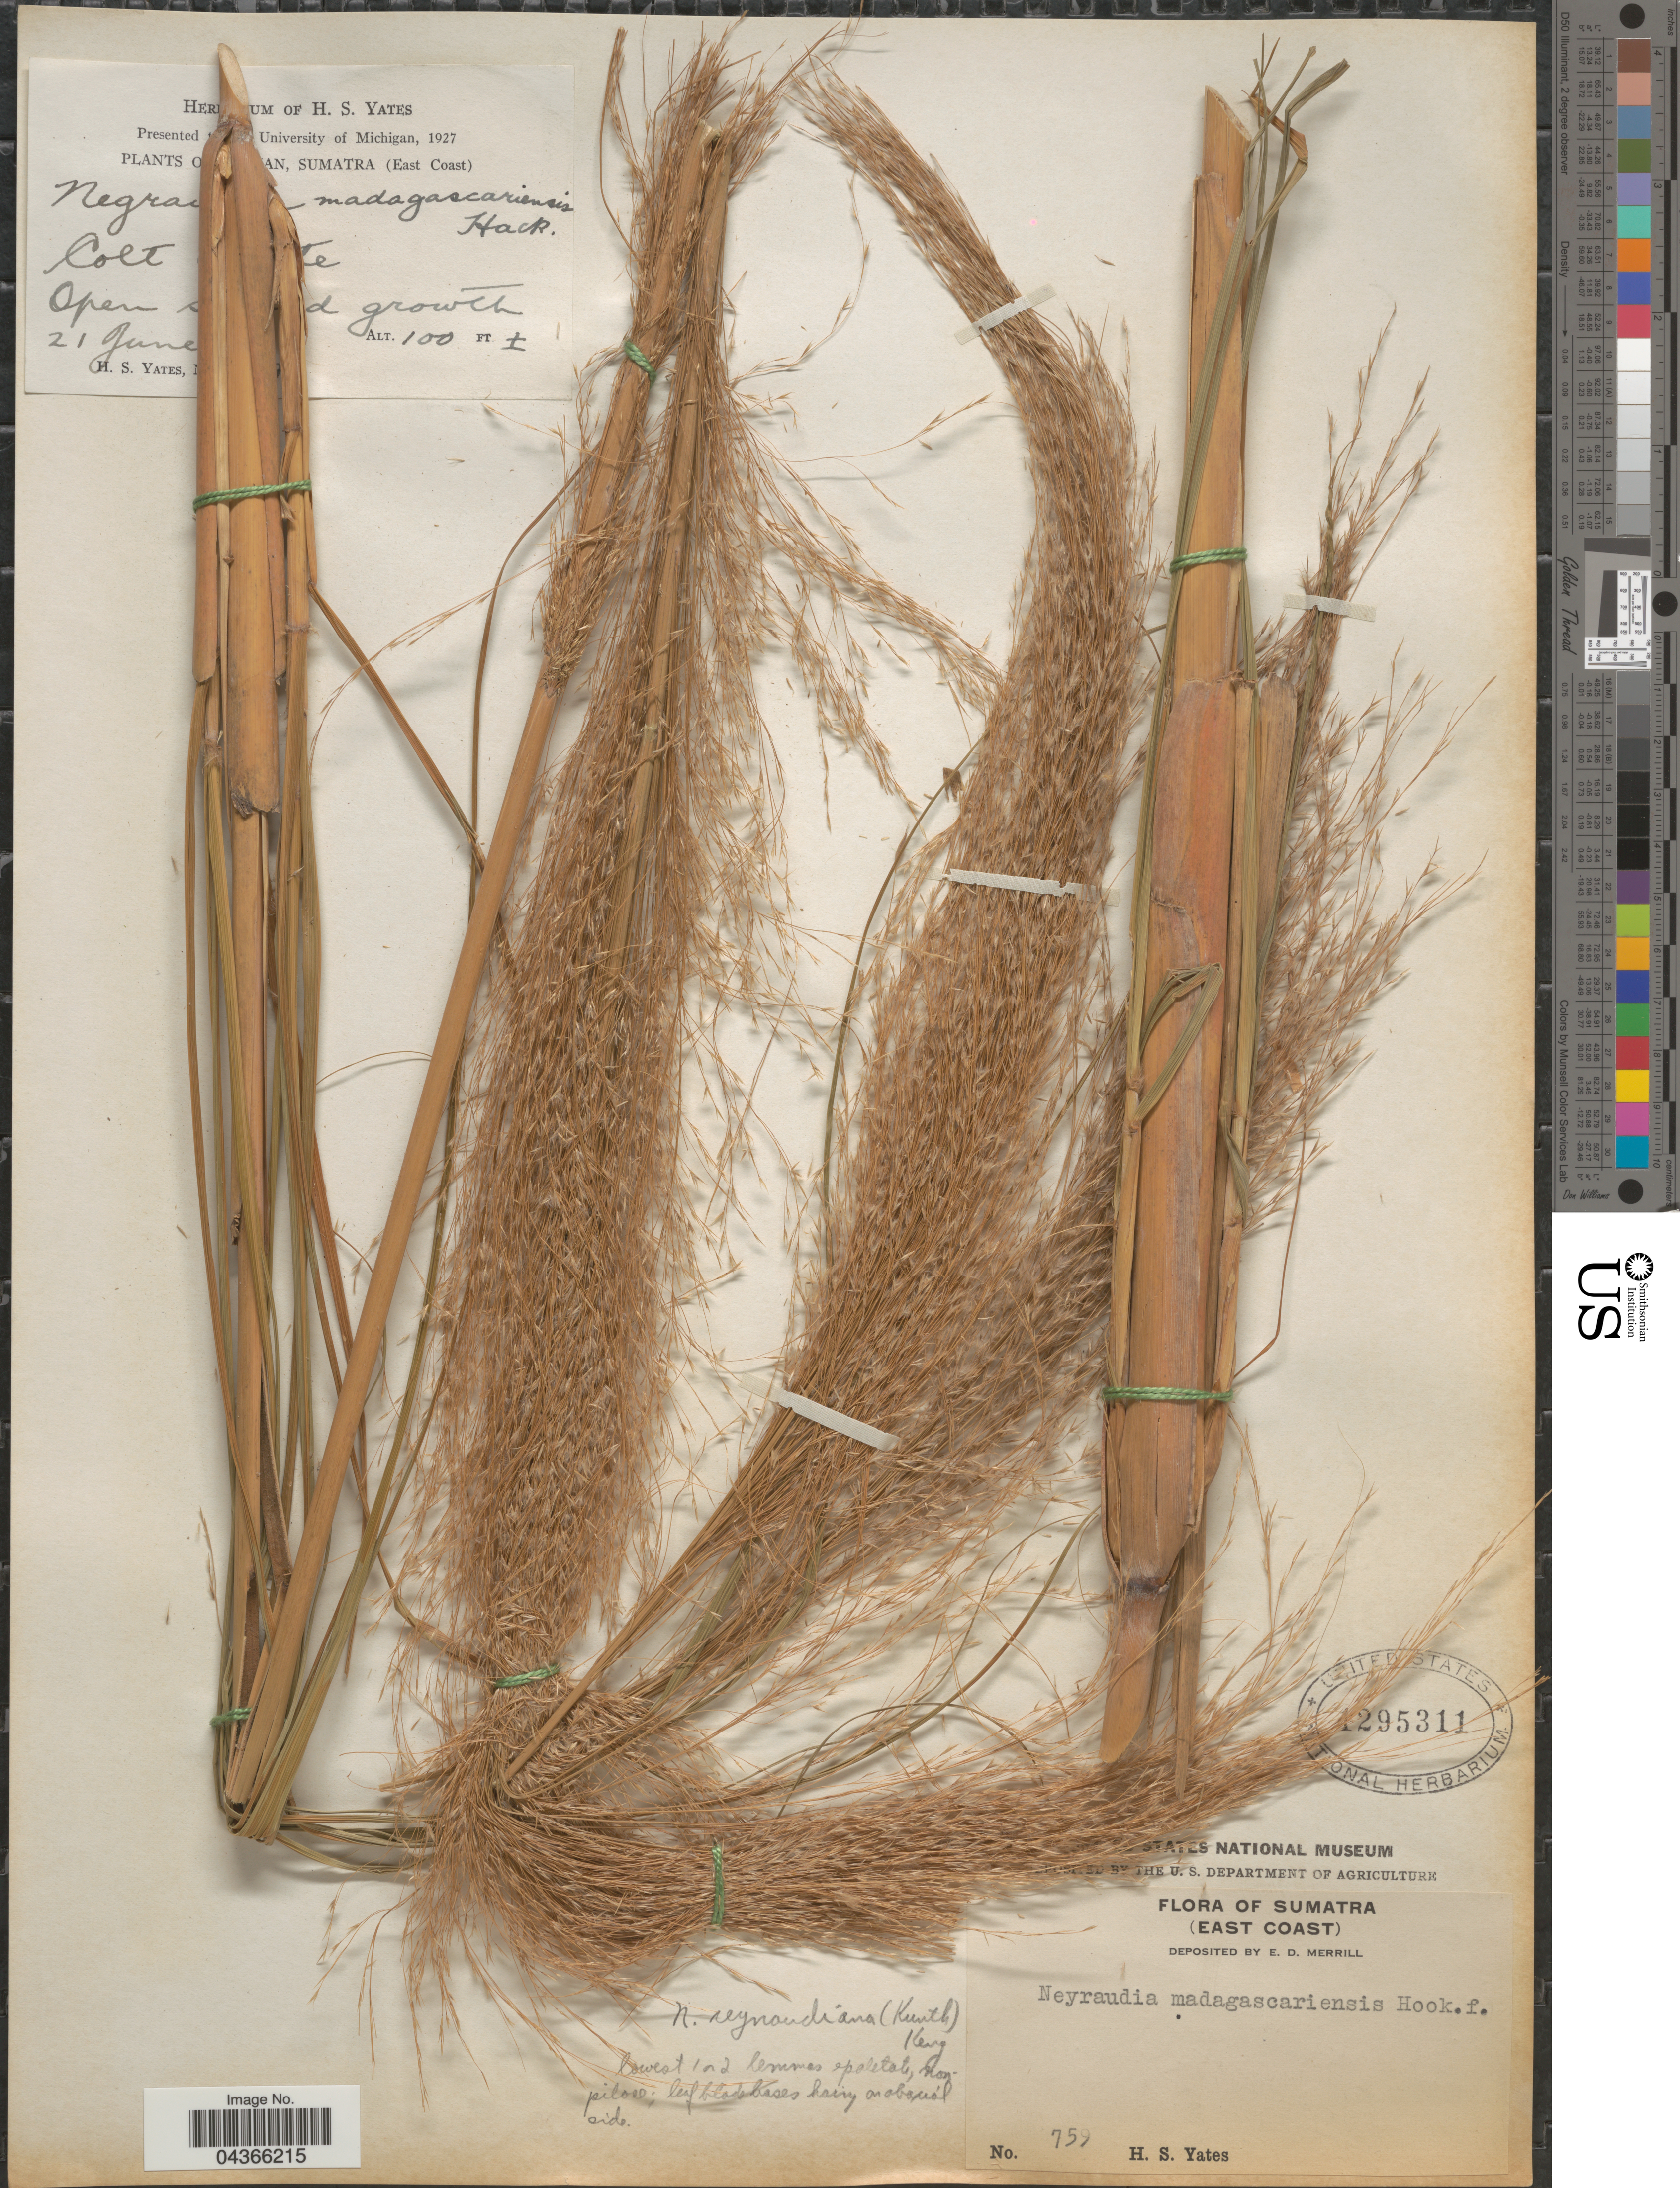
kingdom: Plantae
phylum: Tracheophyta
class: Liliopsida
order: Poales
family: Poaceae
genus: Neyraudia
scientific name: Neyraudia arundinacea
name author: (L.) Henr.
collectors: H. S. Yates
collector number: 759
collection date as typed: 21 June !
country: Indonesia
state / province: Sumatra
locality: [illegible text]an, (East Coast). Colt [illegible text]te.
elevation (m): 30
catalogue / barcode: US 1295311